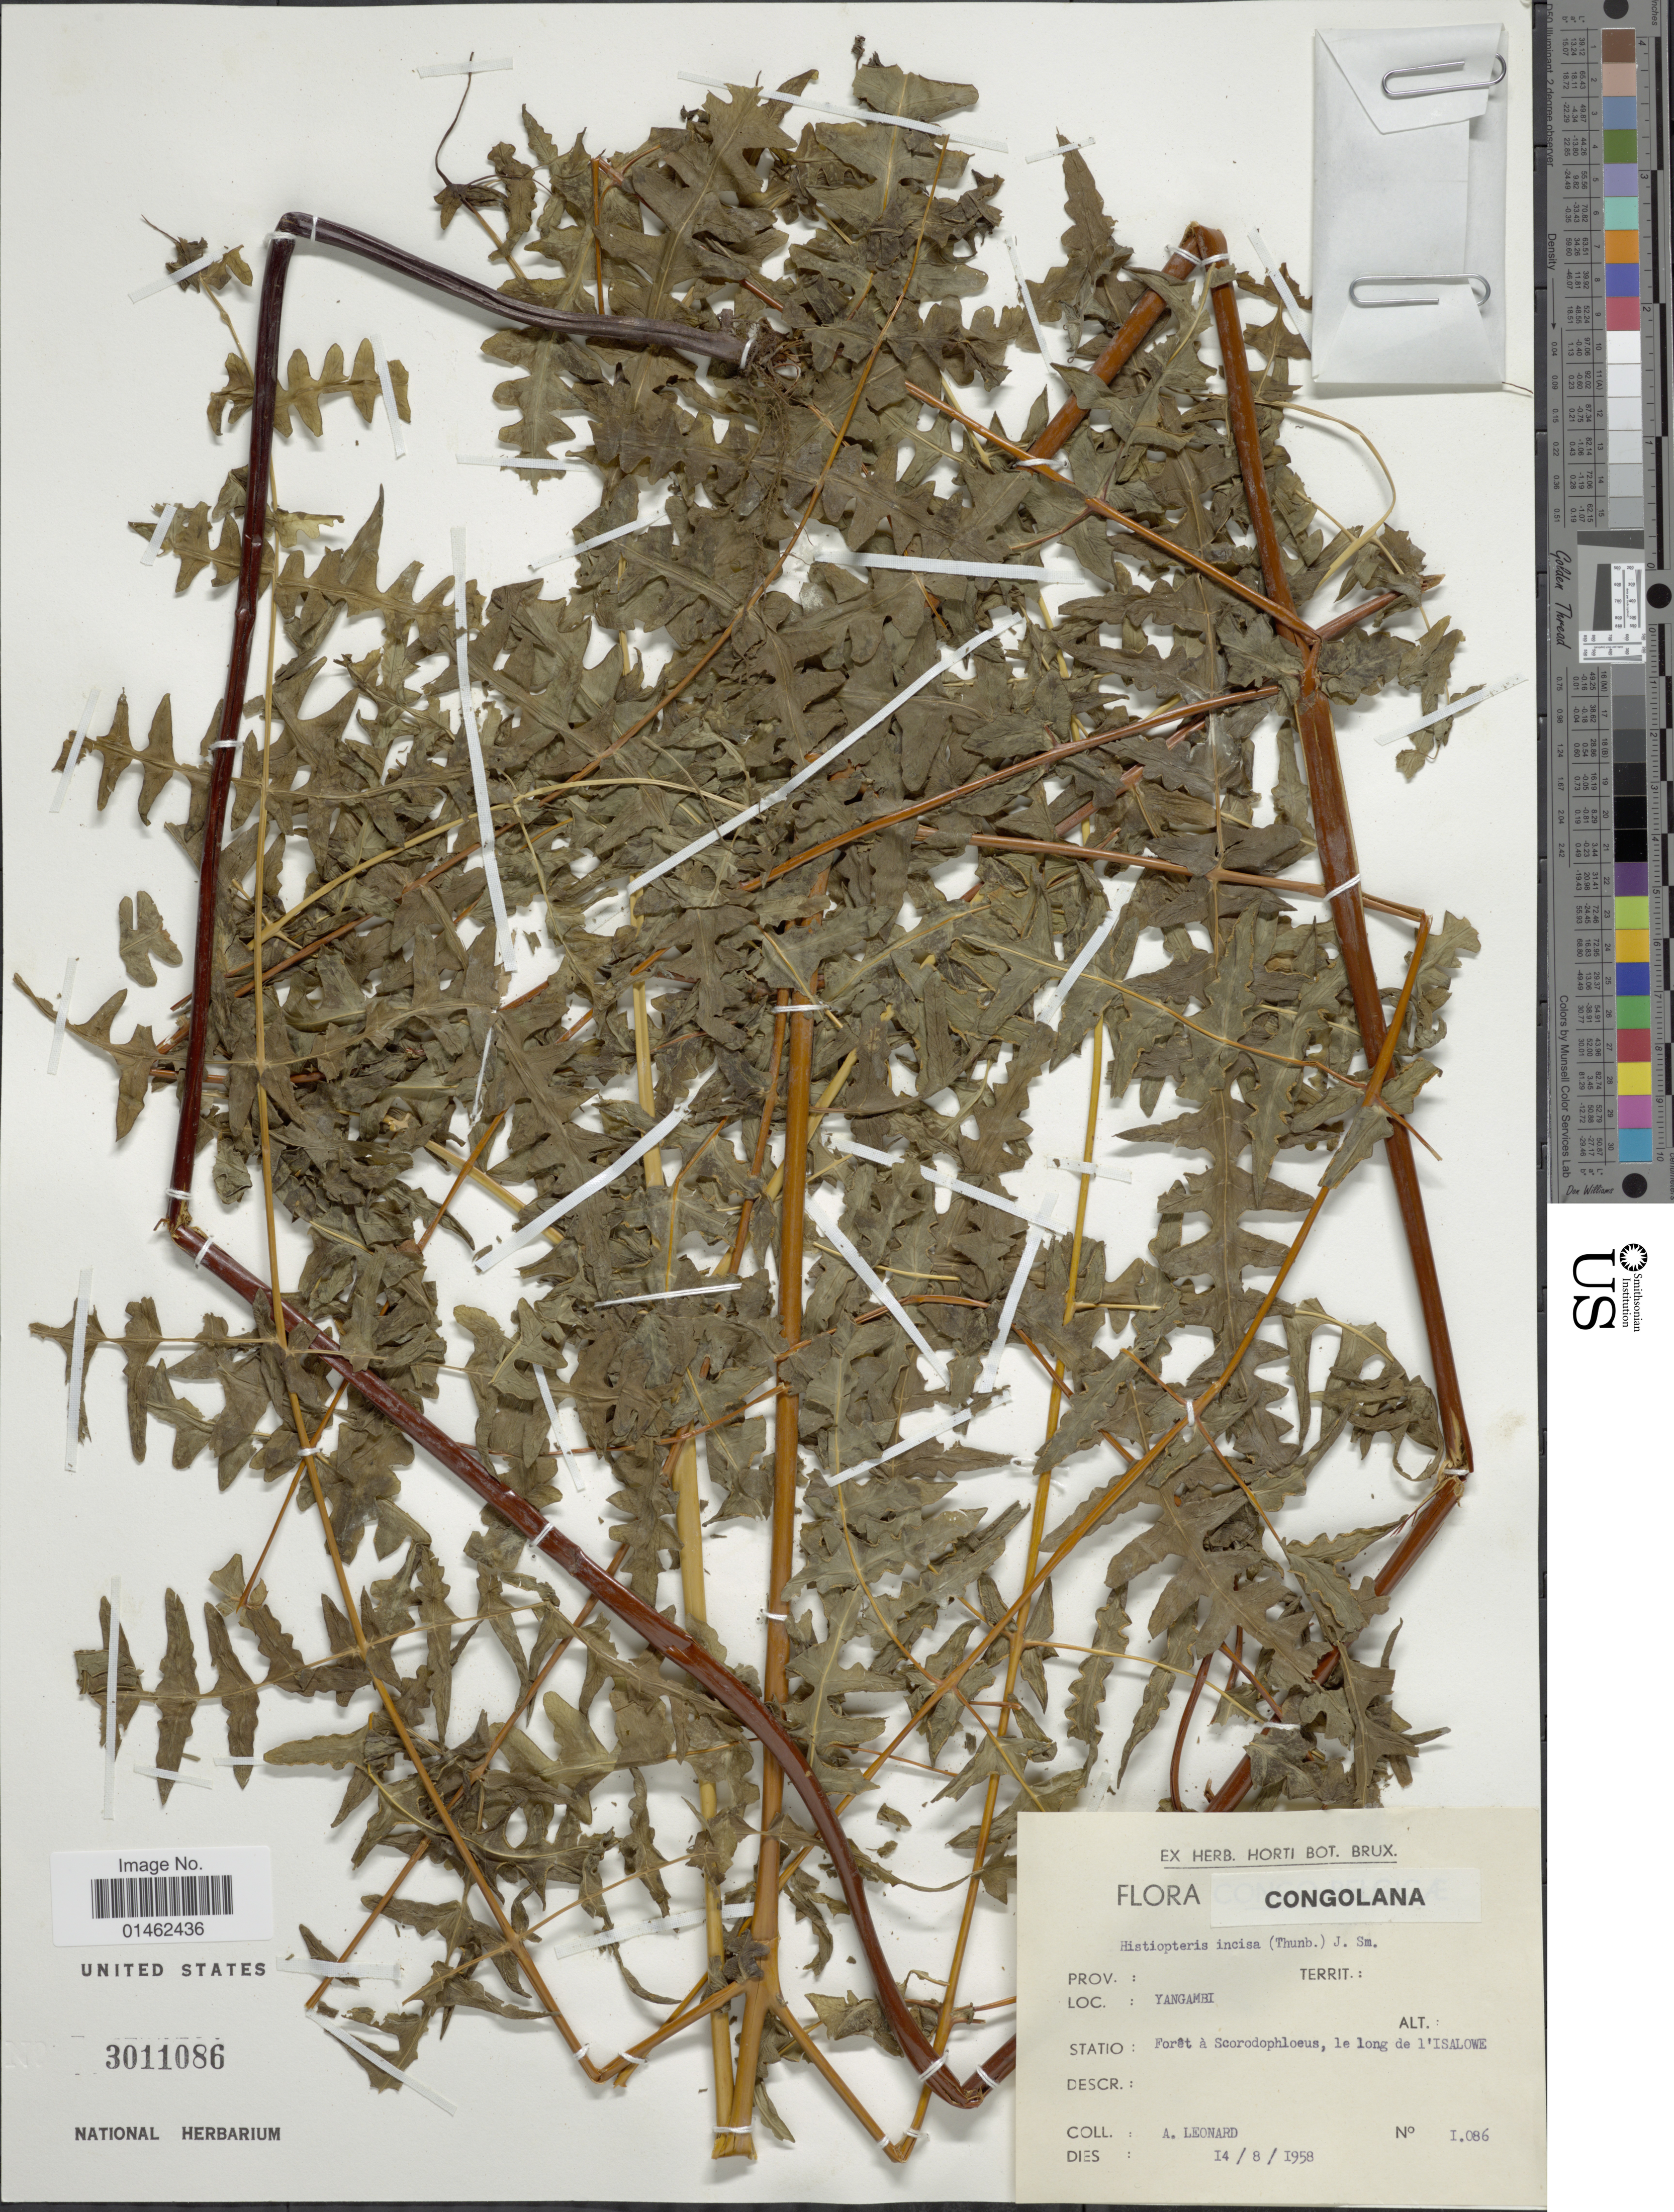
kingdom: Plantae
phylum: Tracheophyta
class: Polypodiopsida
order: Polypodiales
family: Dennstaedtiaceae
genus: Histiopteris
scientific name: Histiopteris incisa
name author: (Thunb.) J. Sm.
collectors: A. Leonard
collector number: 1086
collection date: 1958-08-14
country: Congo, Democratic Republic of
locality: Yamgambi, Statio: Forêt à Scordophloeus, le long de l'Isalowe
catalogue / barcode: US 3011086